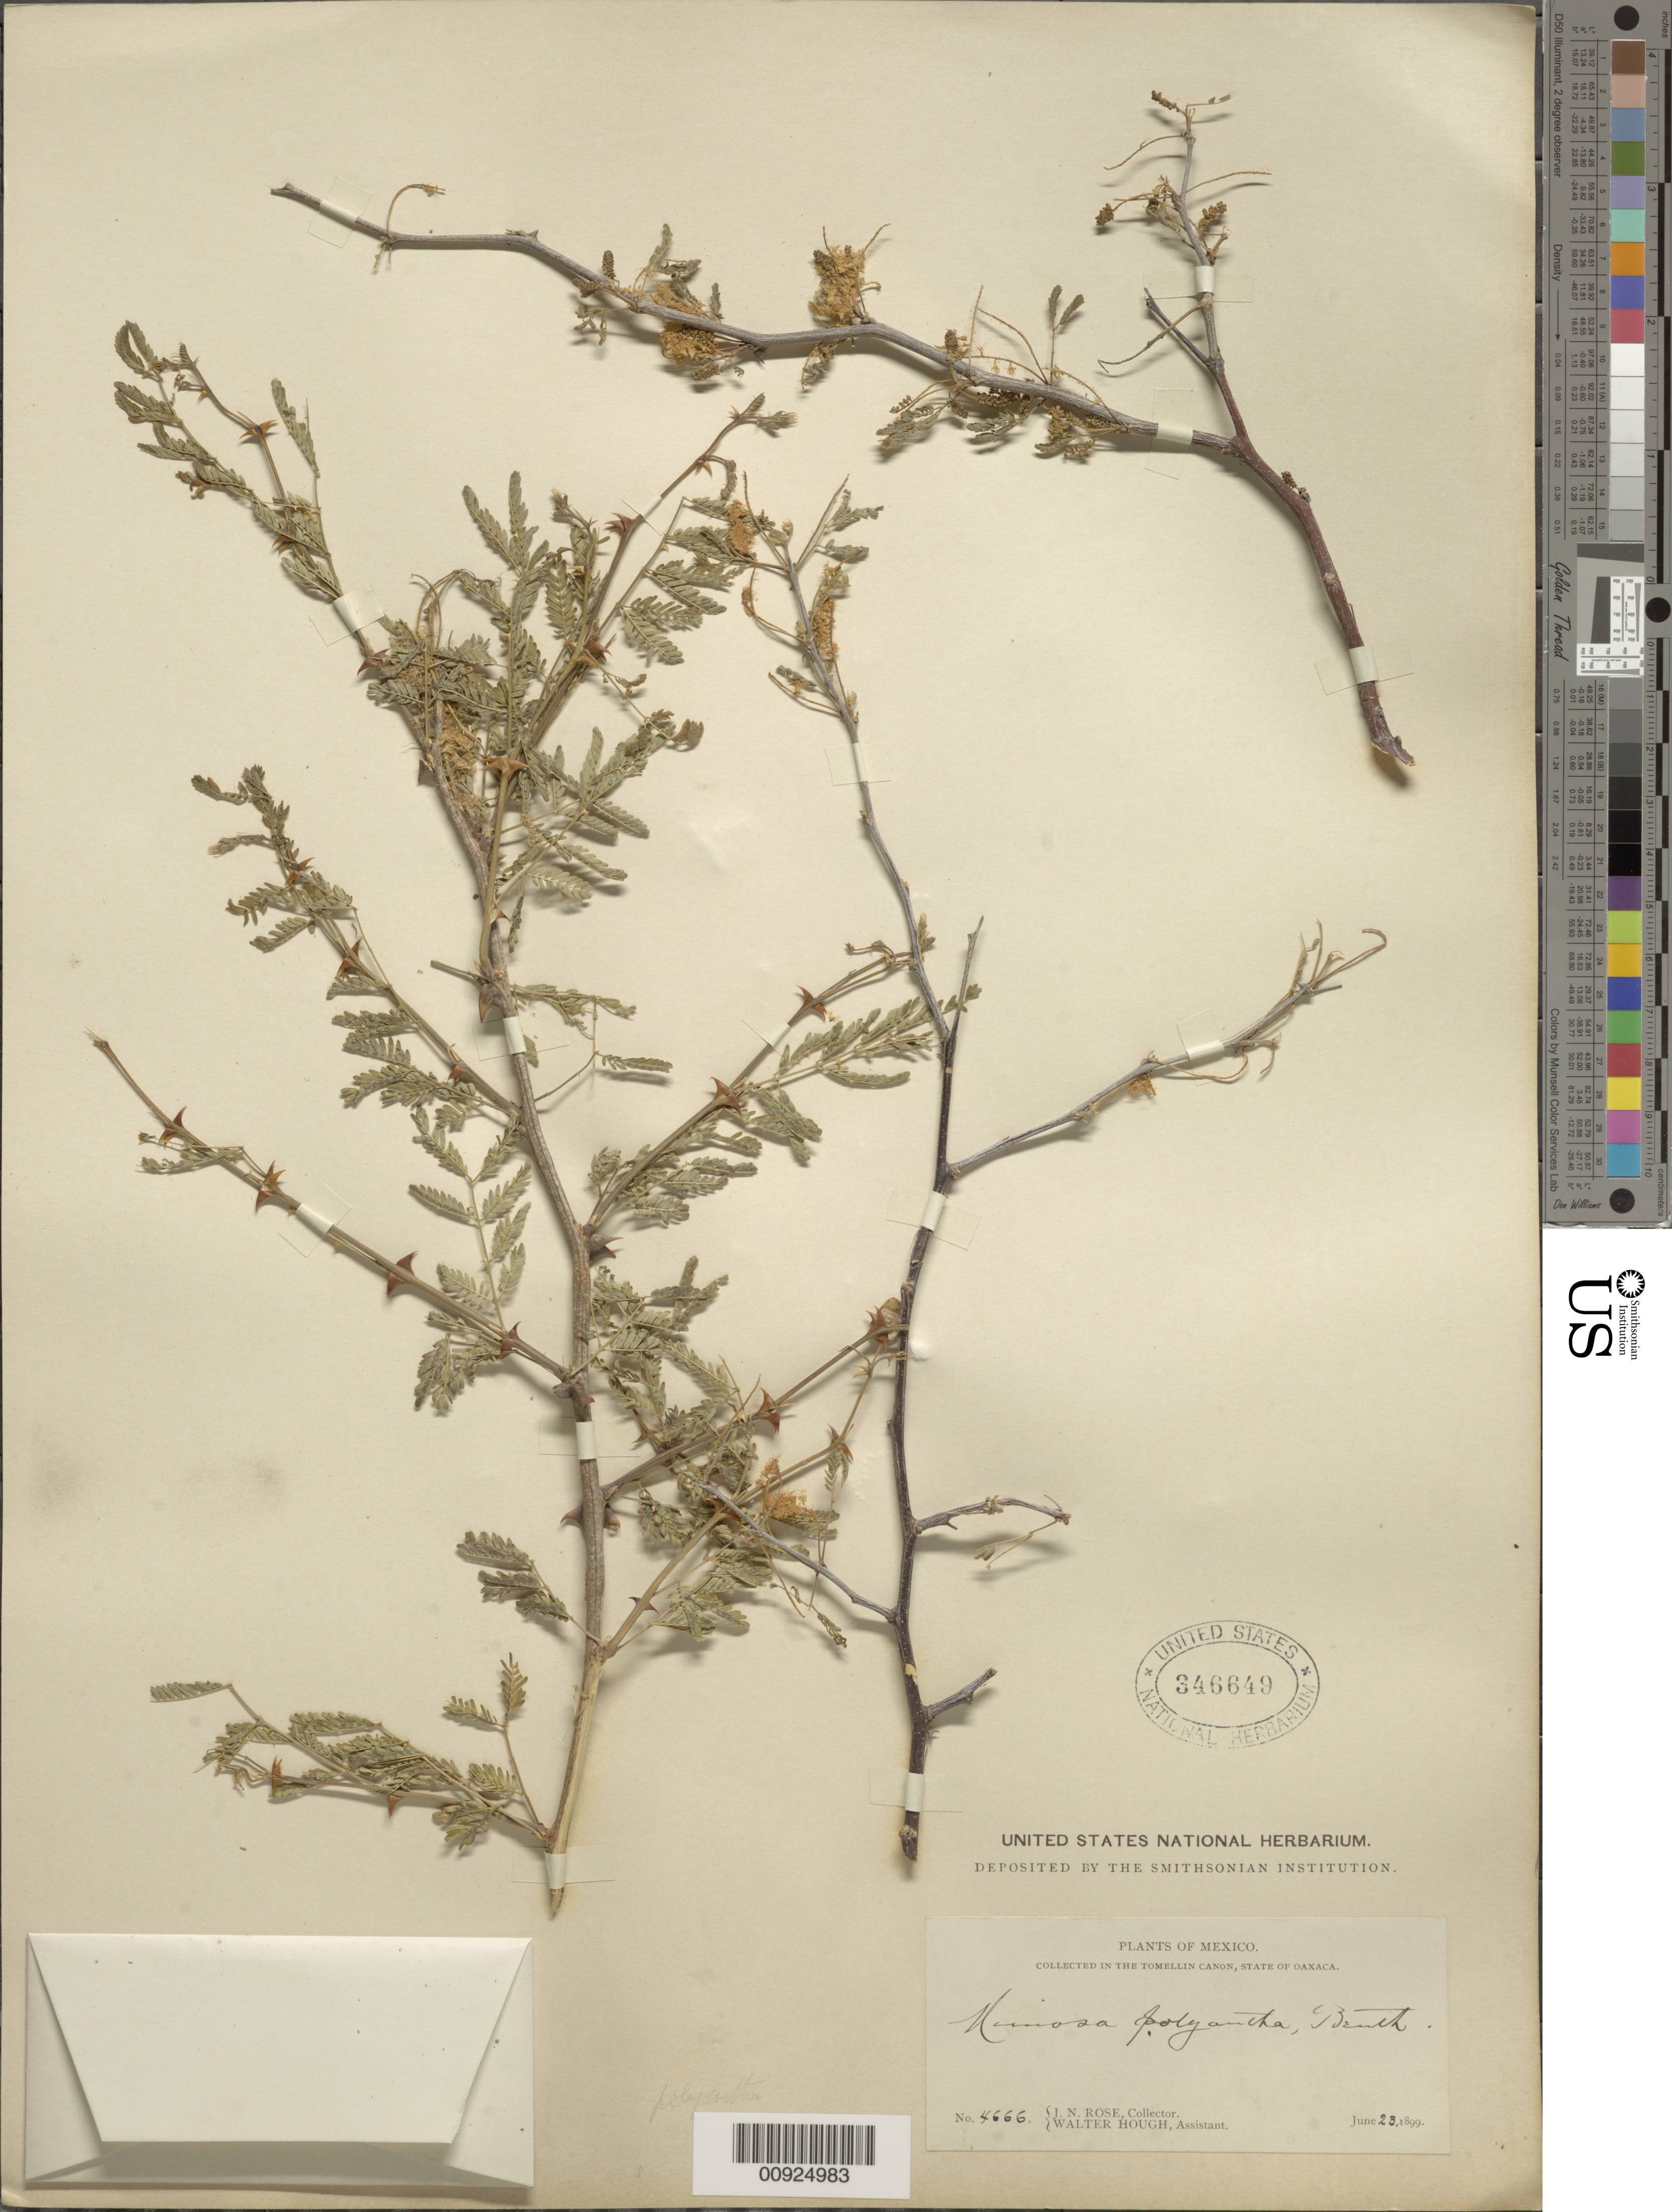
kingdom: Plantae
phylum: Tracheophyta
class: Magnoliopsida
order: Fabales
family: Fabaceae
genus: Mimosa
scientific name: Mimosa polyantha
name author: Benth.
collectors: J. N. Rose & W. Hough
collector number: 4666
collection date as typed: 23 Jun 1899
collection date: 1899-06-23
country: Mexico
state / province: Oaxaca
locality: In the Tomellin Cañon, State of Oaxaca.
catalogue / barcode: US 346649